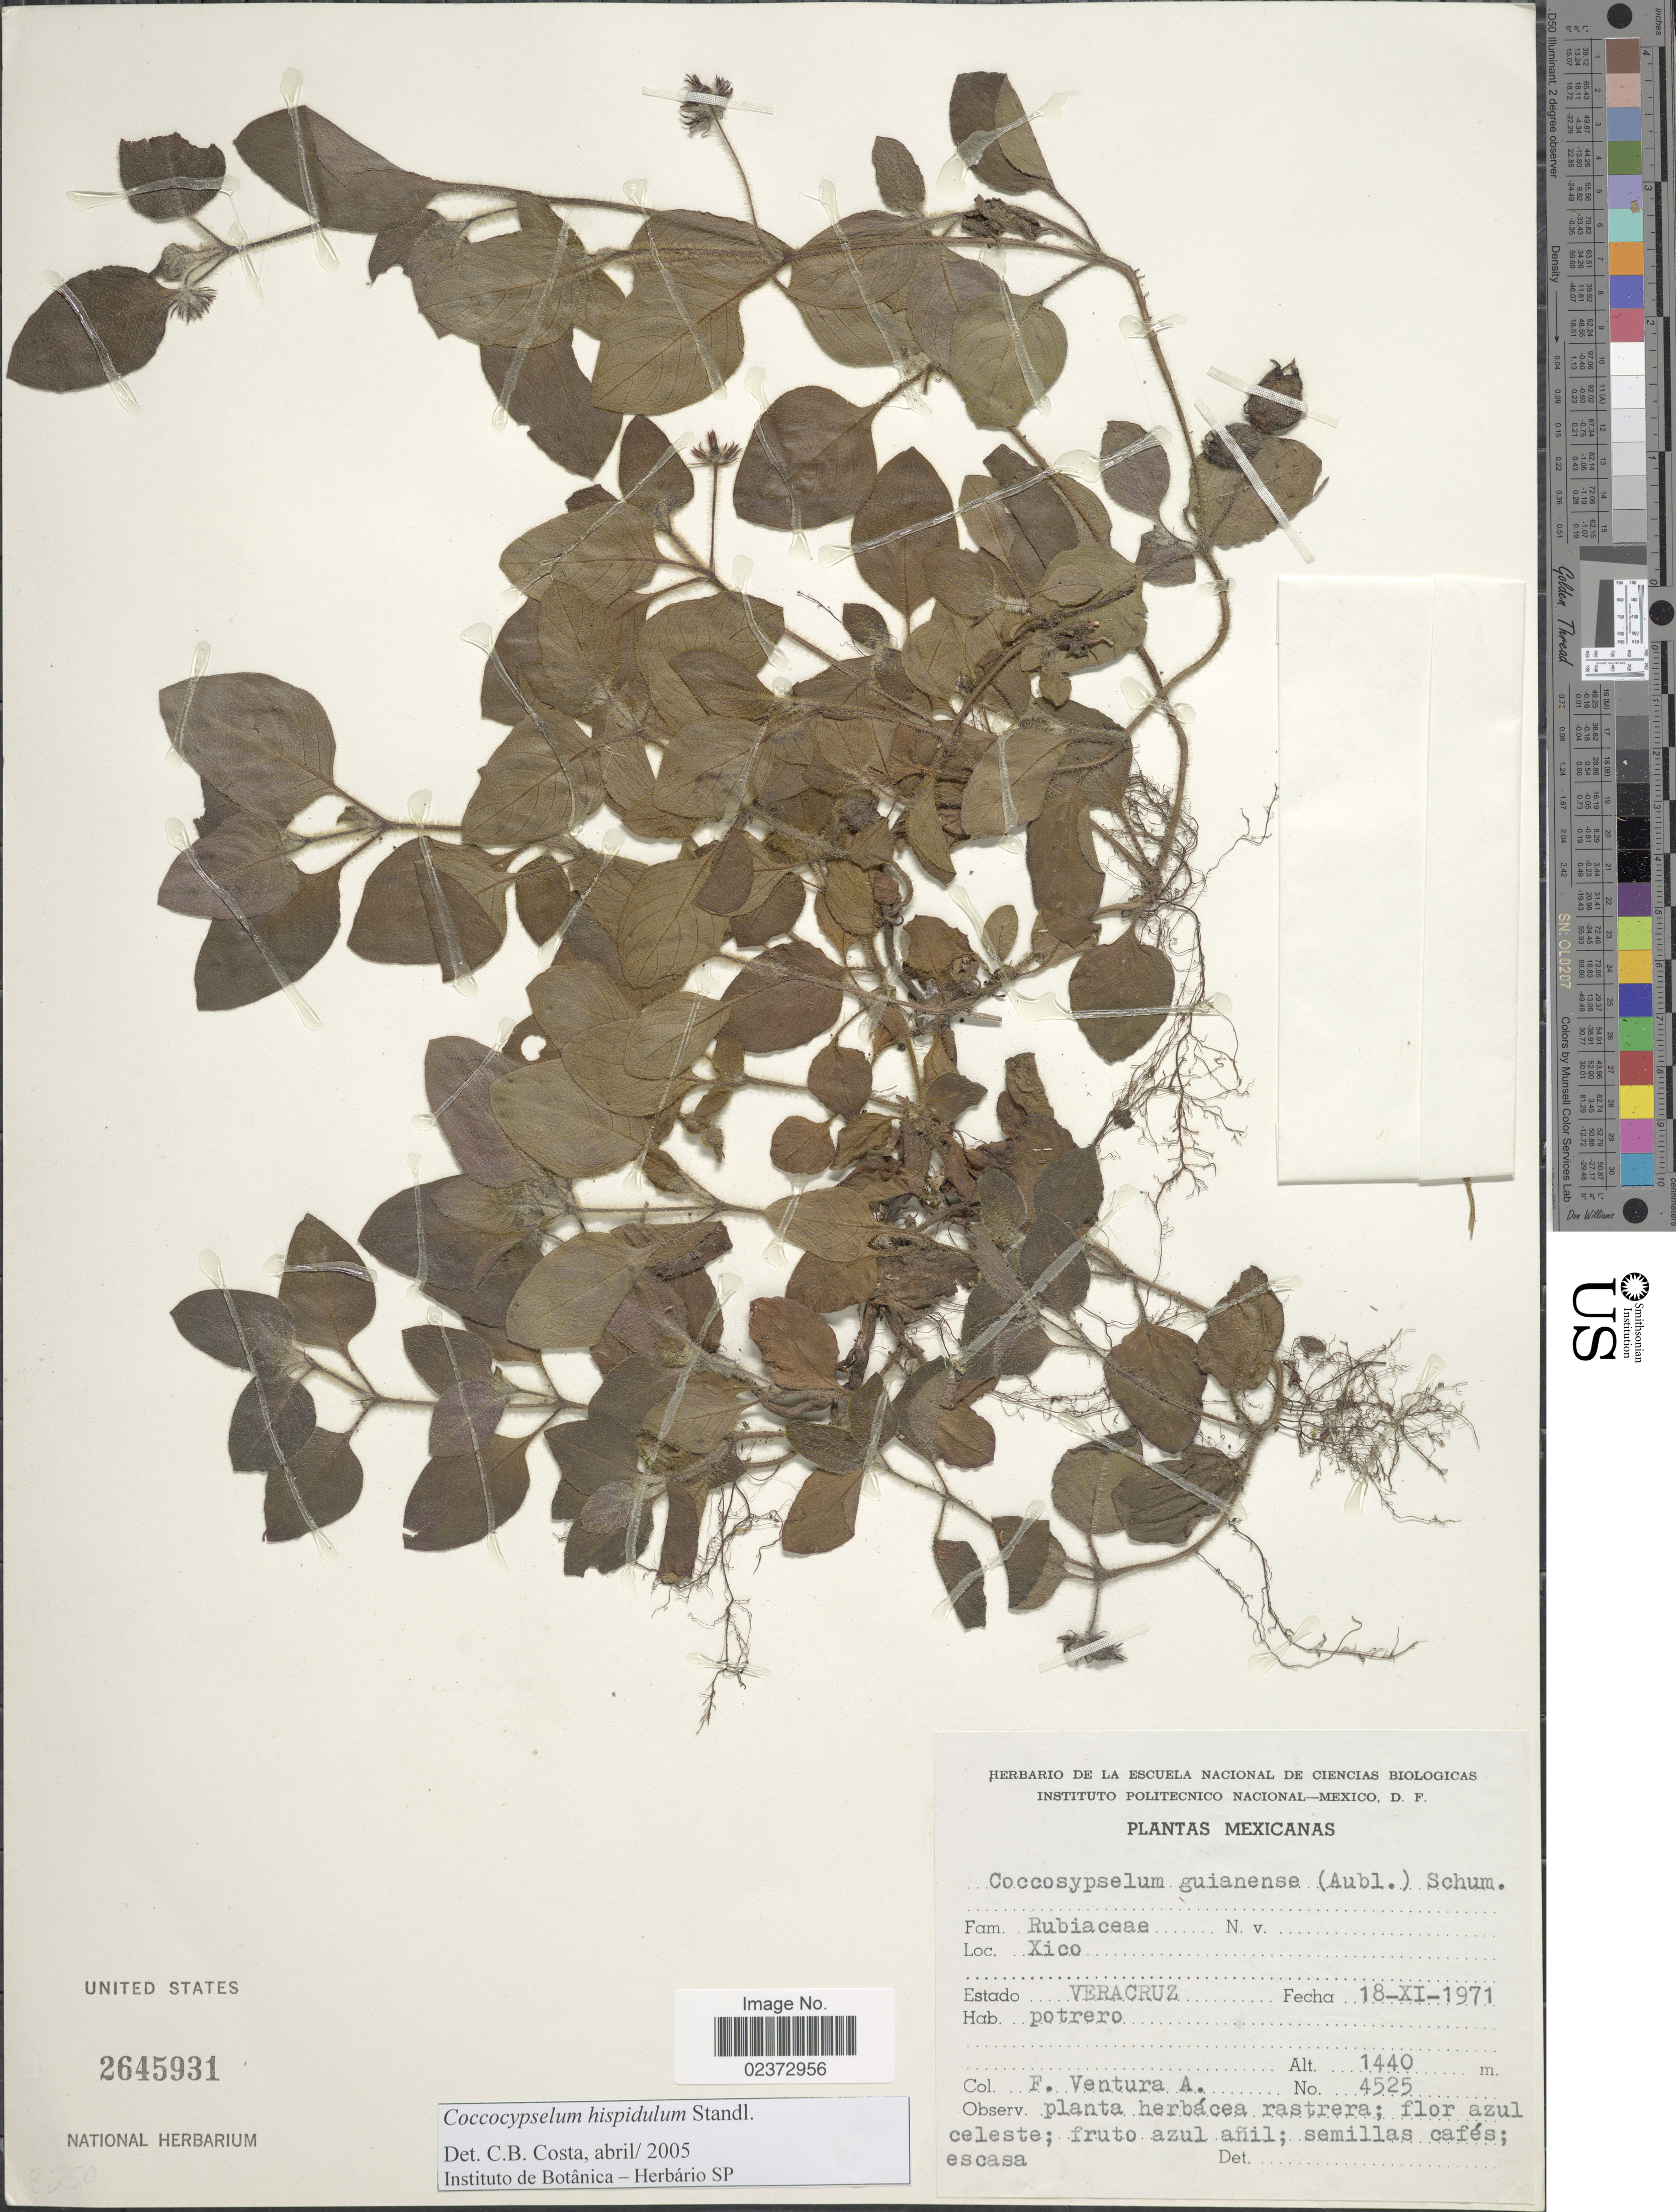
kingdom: Plantae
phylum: Tracheophyta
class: Magnoliopsida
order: Gentianales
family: Rubiaceae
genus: Coccocypselum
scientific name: Coccocypselum hispidulum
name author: (Standl.) Standl.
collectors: F. Ventura A.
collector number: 4525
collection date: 1971-11-18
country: Mexico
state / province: Veracruz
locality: Estado Veracuz, Xico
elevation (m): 1440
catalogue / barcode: US 2645931